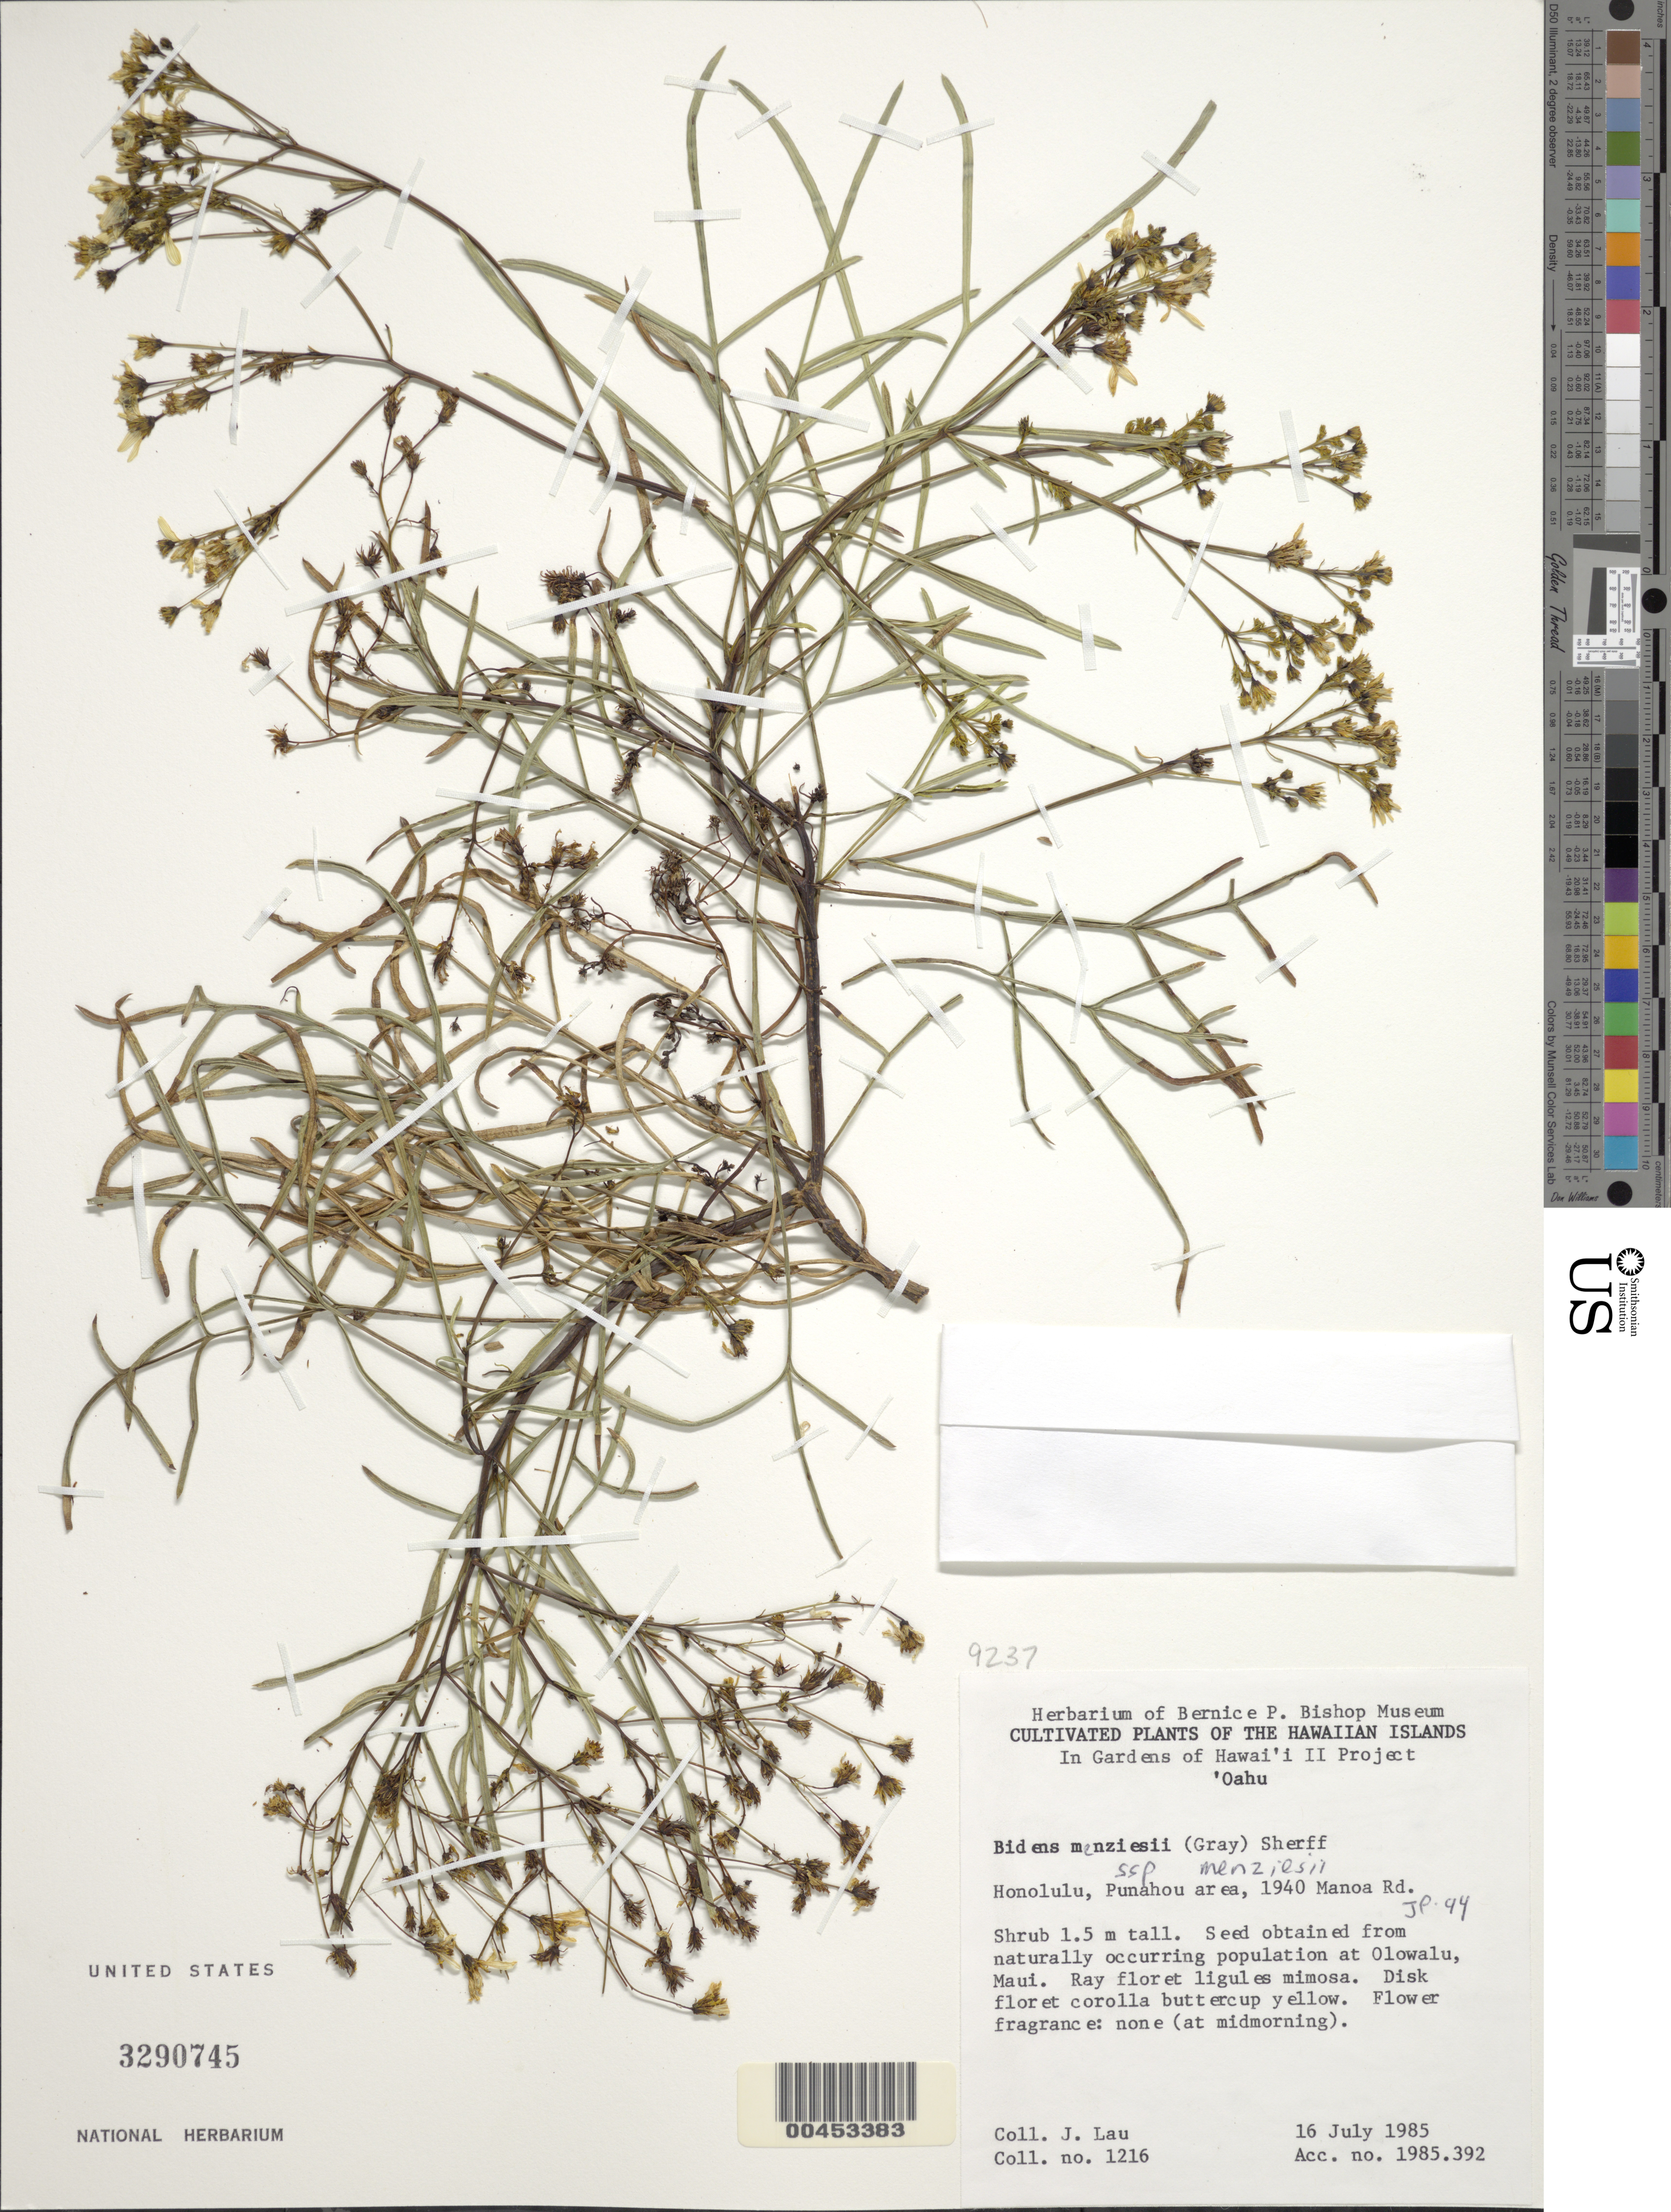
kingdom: Plantae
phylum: Tracheophyta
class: Magnoliopsida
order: Asterales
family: Asteraceae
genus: Bidens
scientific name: Bidens menziesii var. hybrid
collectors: J. Lau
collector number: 1216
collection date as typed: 16 Jul 1985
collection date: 1985-07-16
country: United States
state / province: Hawaii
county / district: Honolulu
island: Oahu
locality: Honolulu, Punahou area, 1940 Manoa Rd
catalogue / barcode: US 3290745